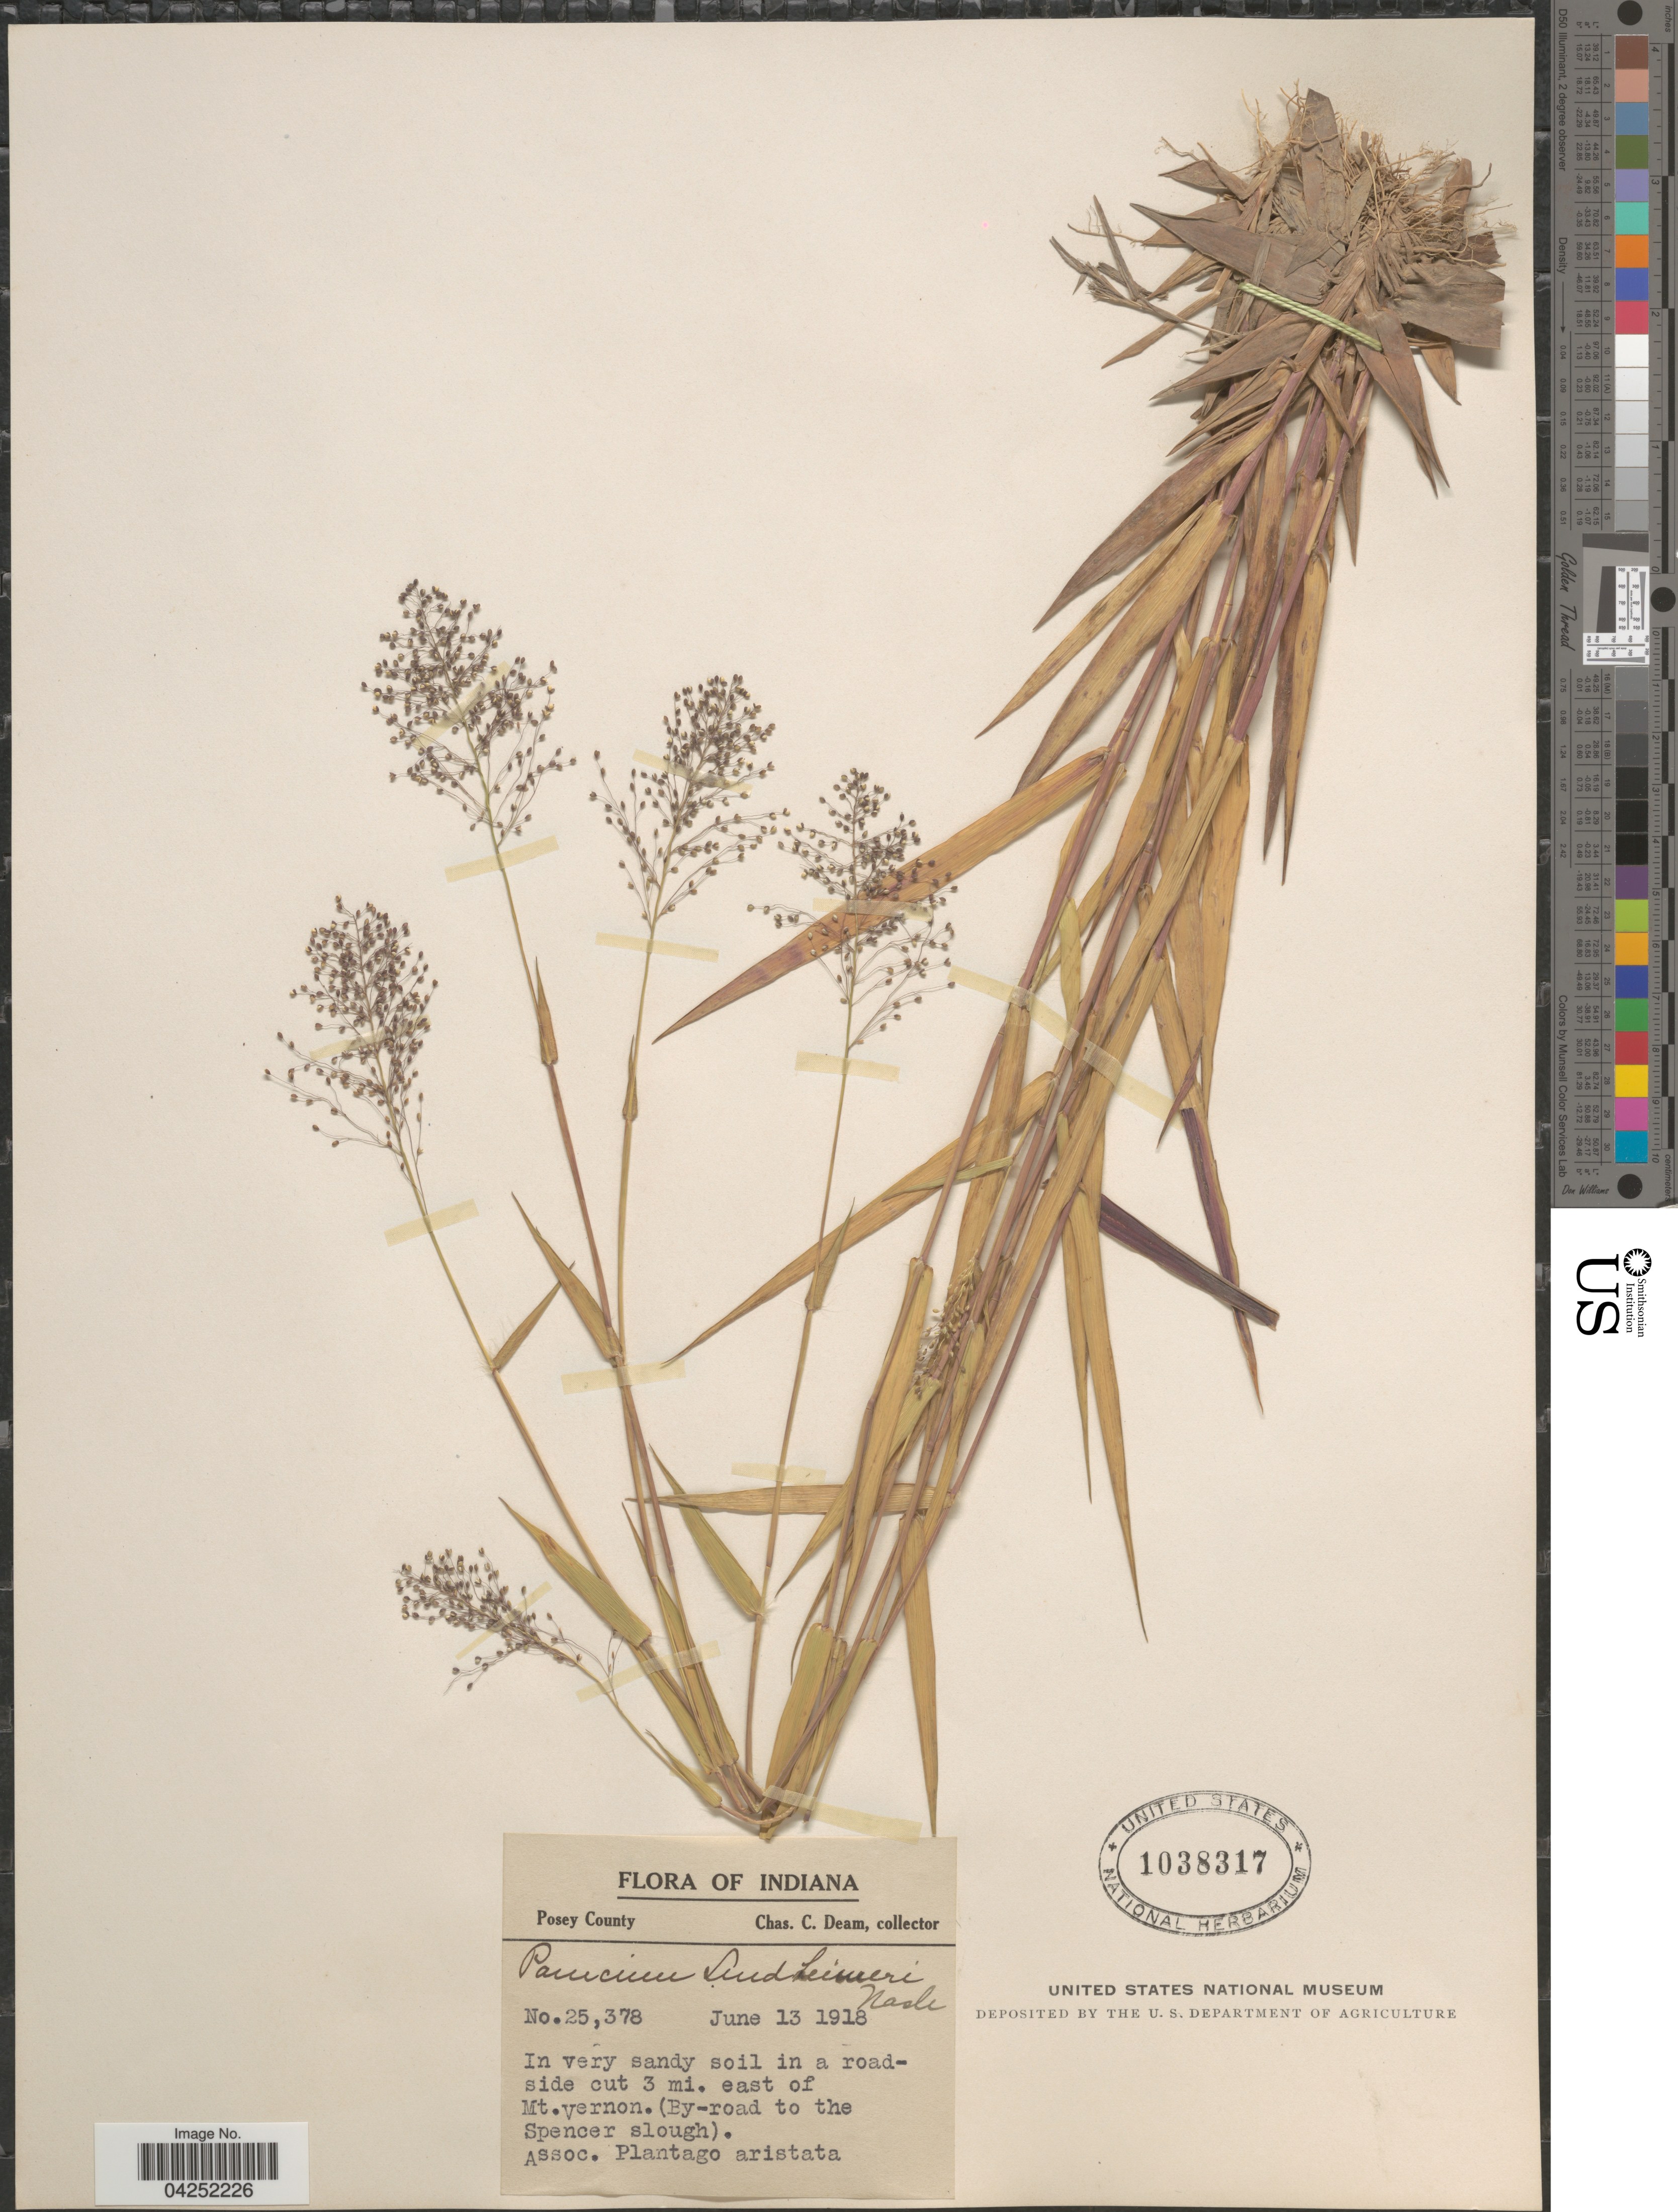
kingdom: Plantae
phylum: Tracheophyta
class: Liliopsida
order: Poales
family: Poaceae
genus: Dichanthelium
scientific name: Dichanthelium acuminatum var. lindheimeri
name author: (Nash) Gould & C.A. Clark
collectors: C. C. Deam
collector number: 25378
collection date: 1918-06-13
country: United States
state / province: Indiana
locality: Posey County. In very sandy soil in a roadside cut 3 mi. east of Mt. Vernon. (By-road to the Spencer slough).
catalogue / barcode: US 1038317